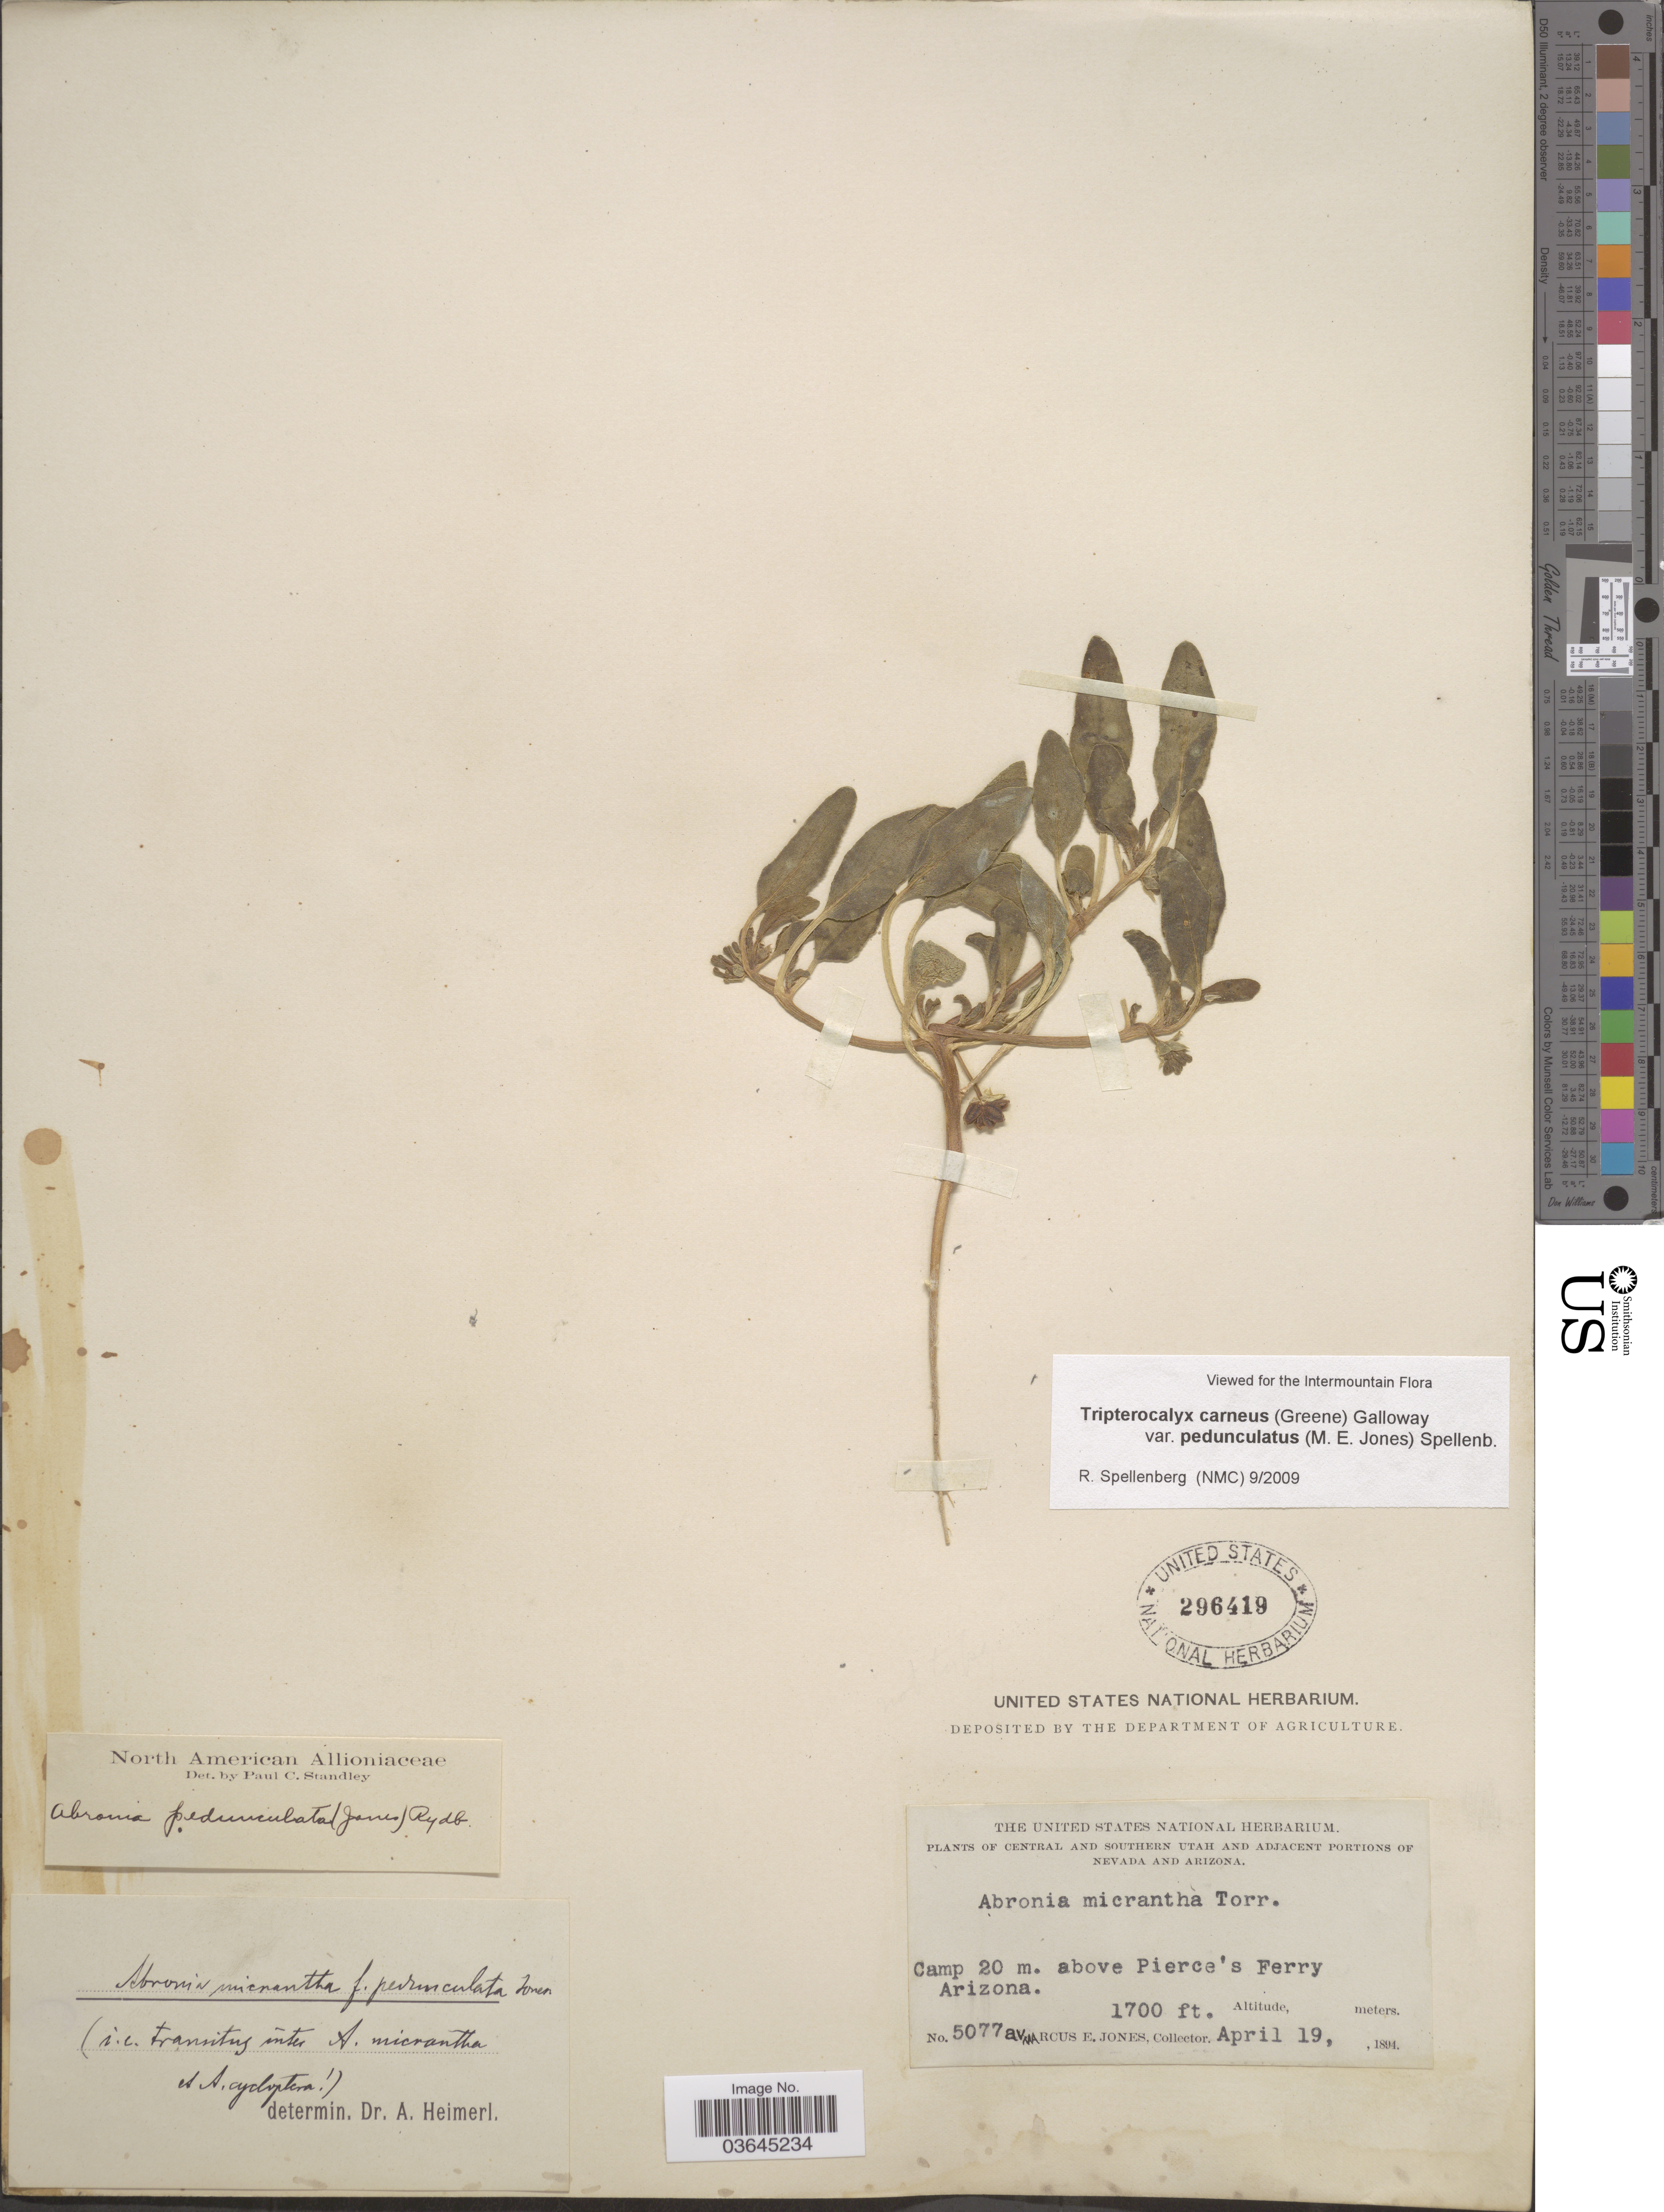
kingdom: Plantae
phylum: Tracheophyta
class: Magnoliopsida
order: Caryophyllales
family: Nyctaginaceae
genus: Tripterocalyx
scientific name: Tripterocalyx carneus var. pedunculatus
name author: (M.E. Jones) Spellenb.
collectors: M. E. Jones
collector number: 5077av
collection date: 1894-04-19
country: United States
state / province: Arizona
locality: Adjacent portions of Arizona. Camp 20 m. above Pierce's Ferry.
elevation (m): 518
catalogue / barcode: US 296419